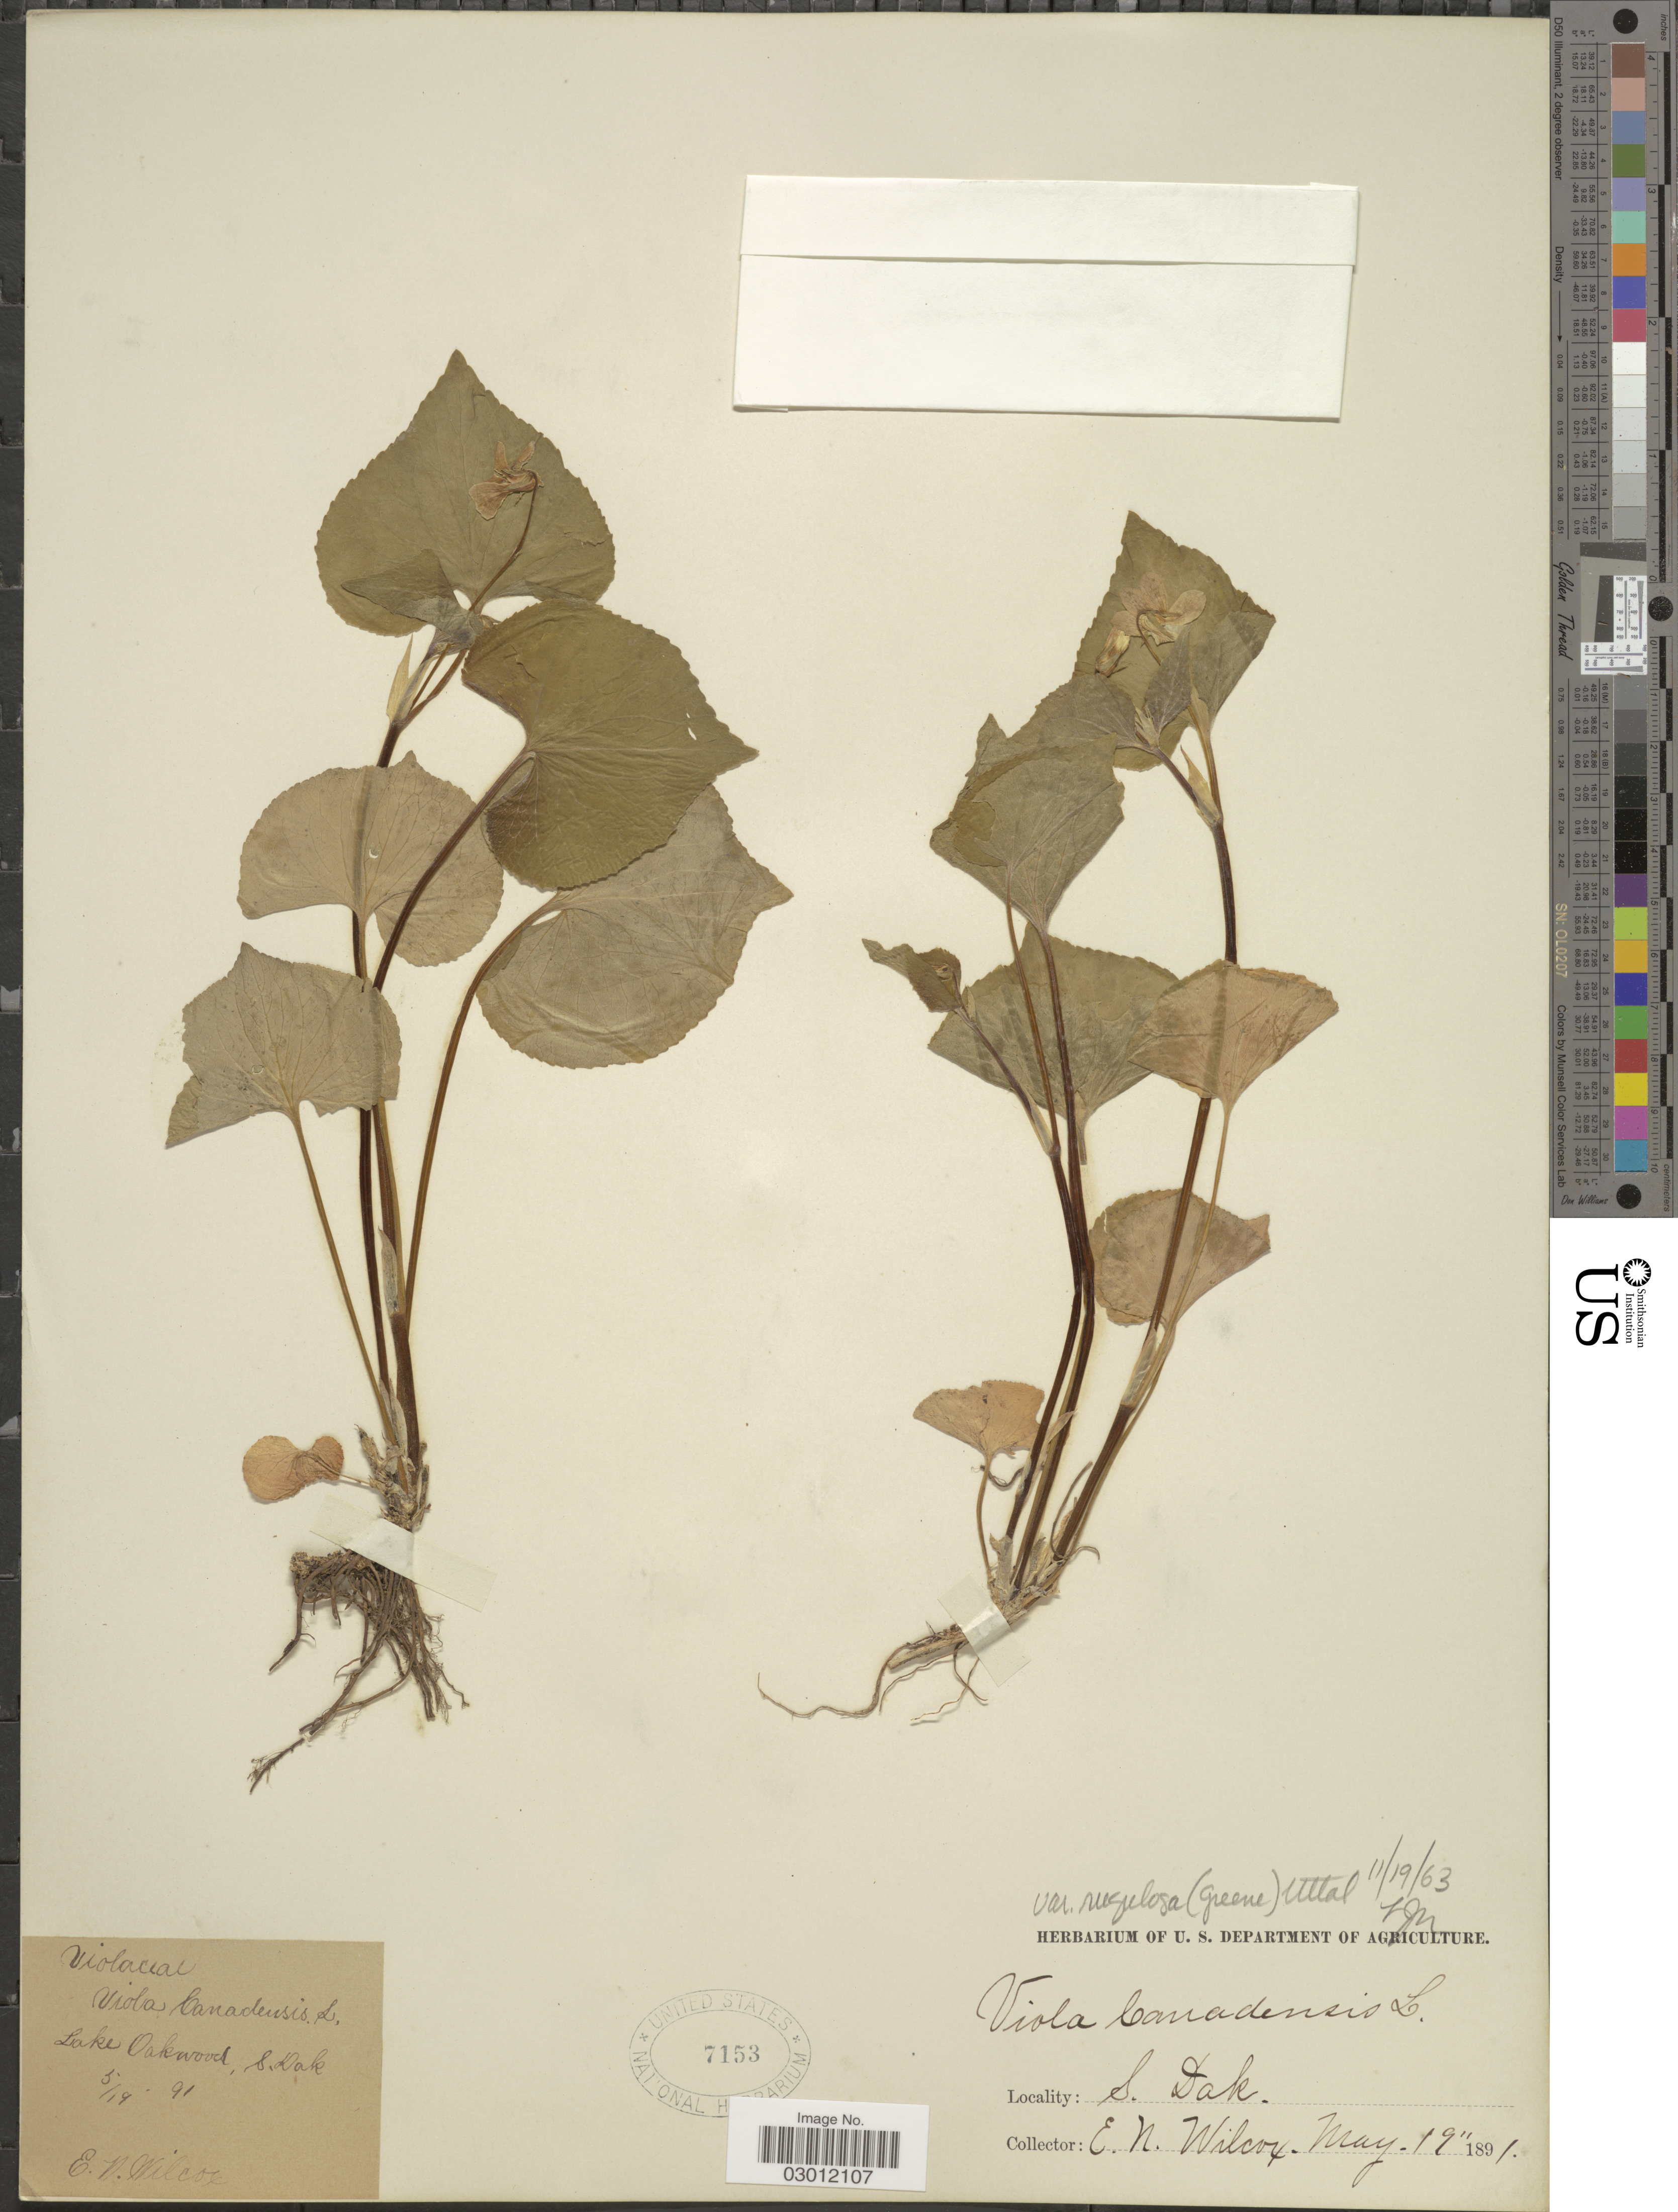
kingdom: Plantae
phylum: Tracheophyta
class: Magnoliopsida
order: Malpighiales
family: Violaceae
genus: Viola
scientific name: Viola canadensis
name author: L.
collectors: E. Wilcox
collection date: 1891-05-19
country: United States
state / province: South Dakota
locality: Lake Oakwood, S. Dak.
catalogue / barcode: US 7153